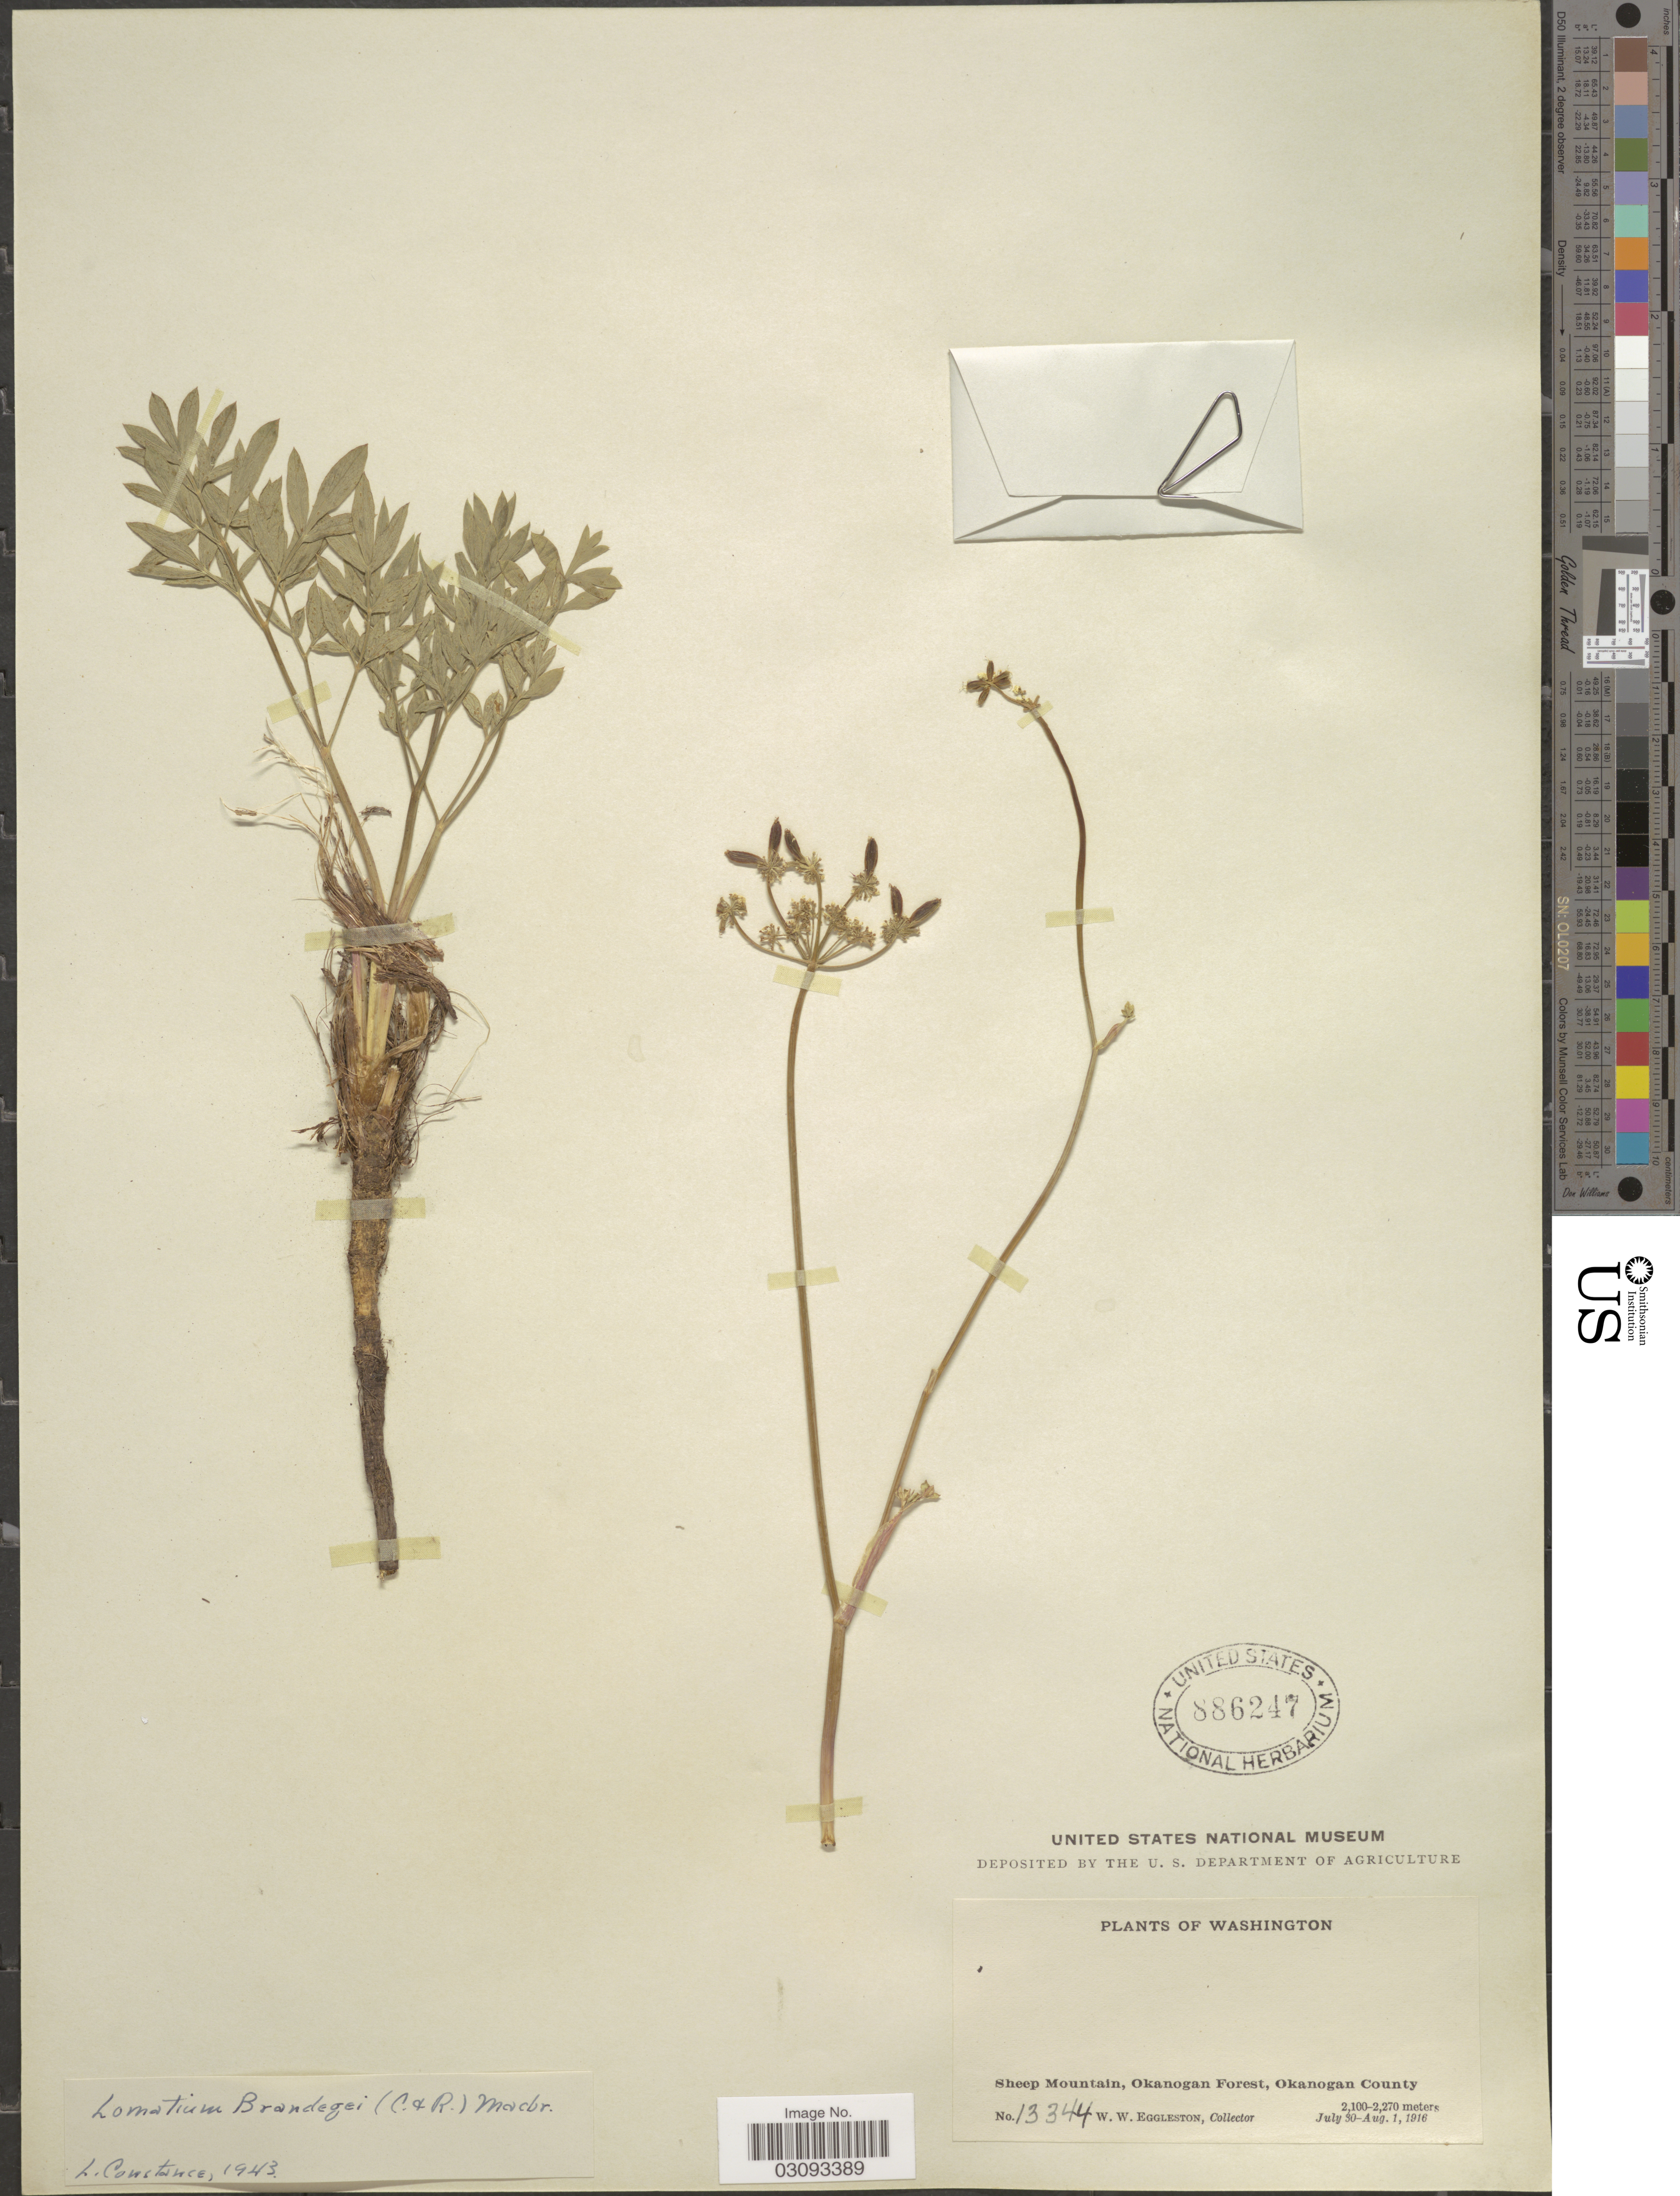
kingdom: Plantae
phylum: Tracheophyta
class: Magnoliopsida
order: Apiales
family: Apiaceae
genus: Lomatium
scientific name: Lomatium brandegeei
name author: (J.M. Coult. & Rose) J.F. Macbr.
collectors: W. W. Eggleston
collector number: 13344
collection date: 1916-07-30/1916-08-01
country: United States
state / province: Washington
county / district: Okanogan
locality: Sheep Mountain, Okanogan Forest, Okanogan County.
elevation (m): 2100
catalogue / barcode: US 886247